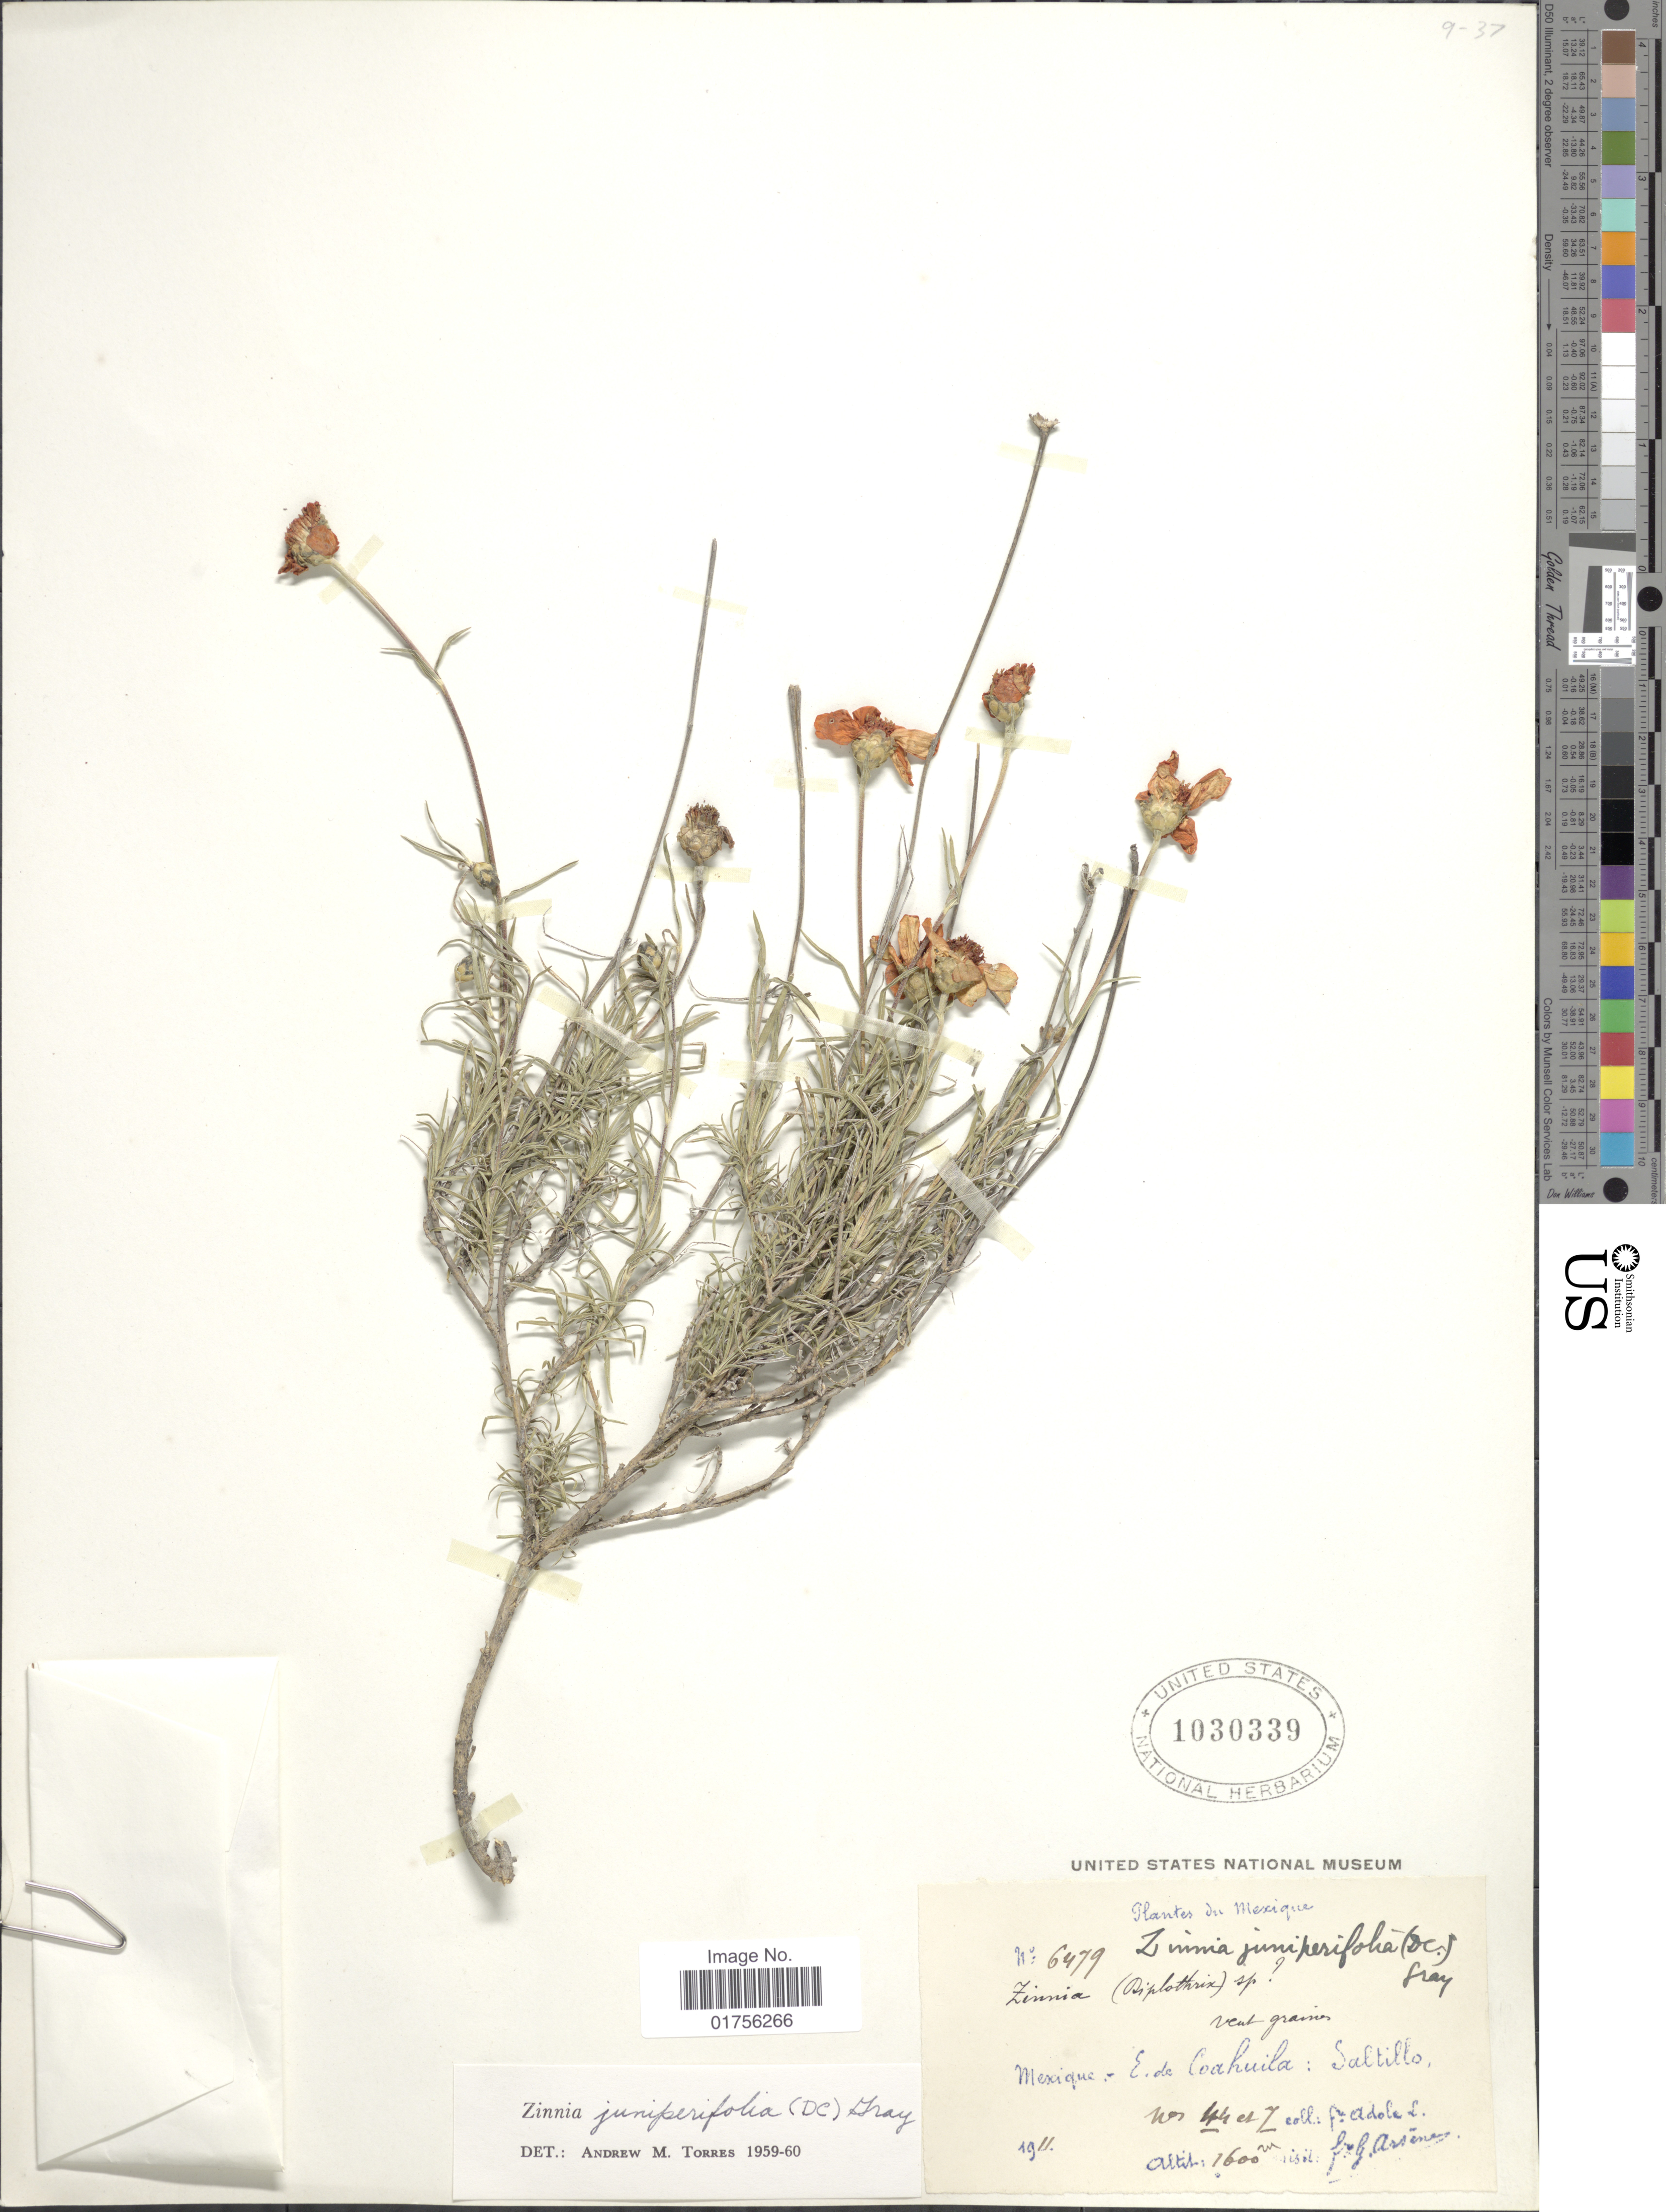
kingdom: Plantae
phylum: Tracheophyta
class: Magnoliopsida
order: Asterales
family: Asteraceae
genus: Zinnia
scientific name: Zinnia juniperifolia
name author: (DC.) A. Gray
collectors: Bro. Adole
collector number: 6479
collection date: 1911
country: Mexico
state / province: Coahuila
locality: Mexique, E. de Coahuila: Saltillo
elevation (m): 1600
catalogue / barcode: US 1030339